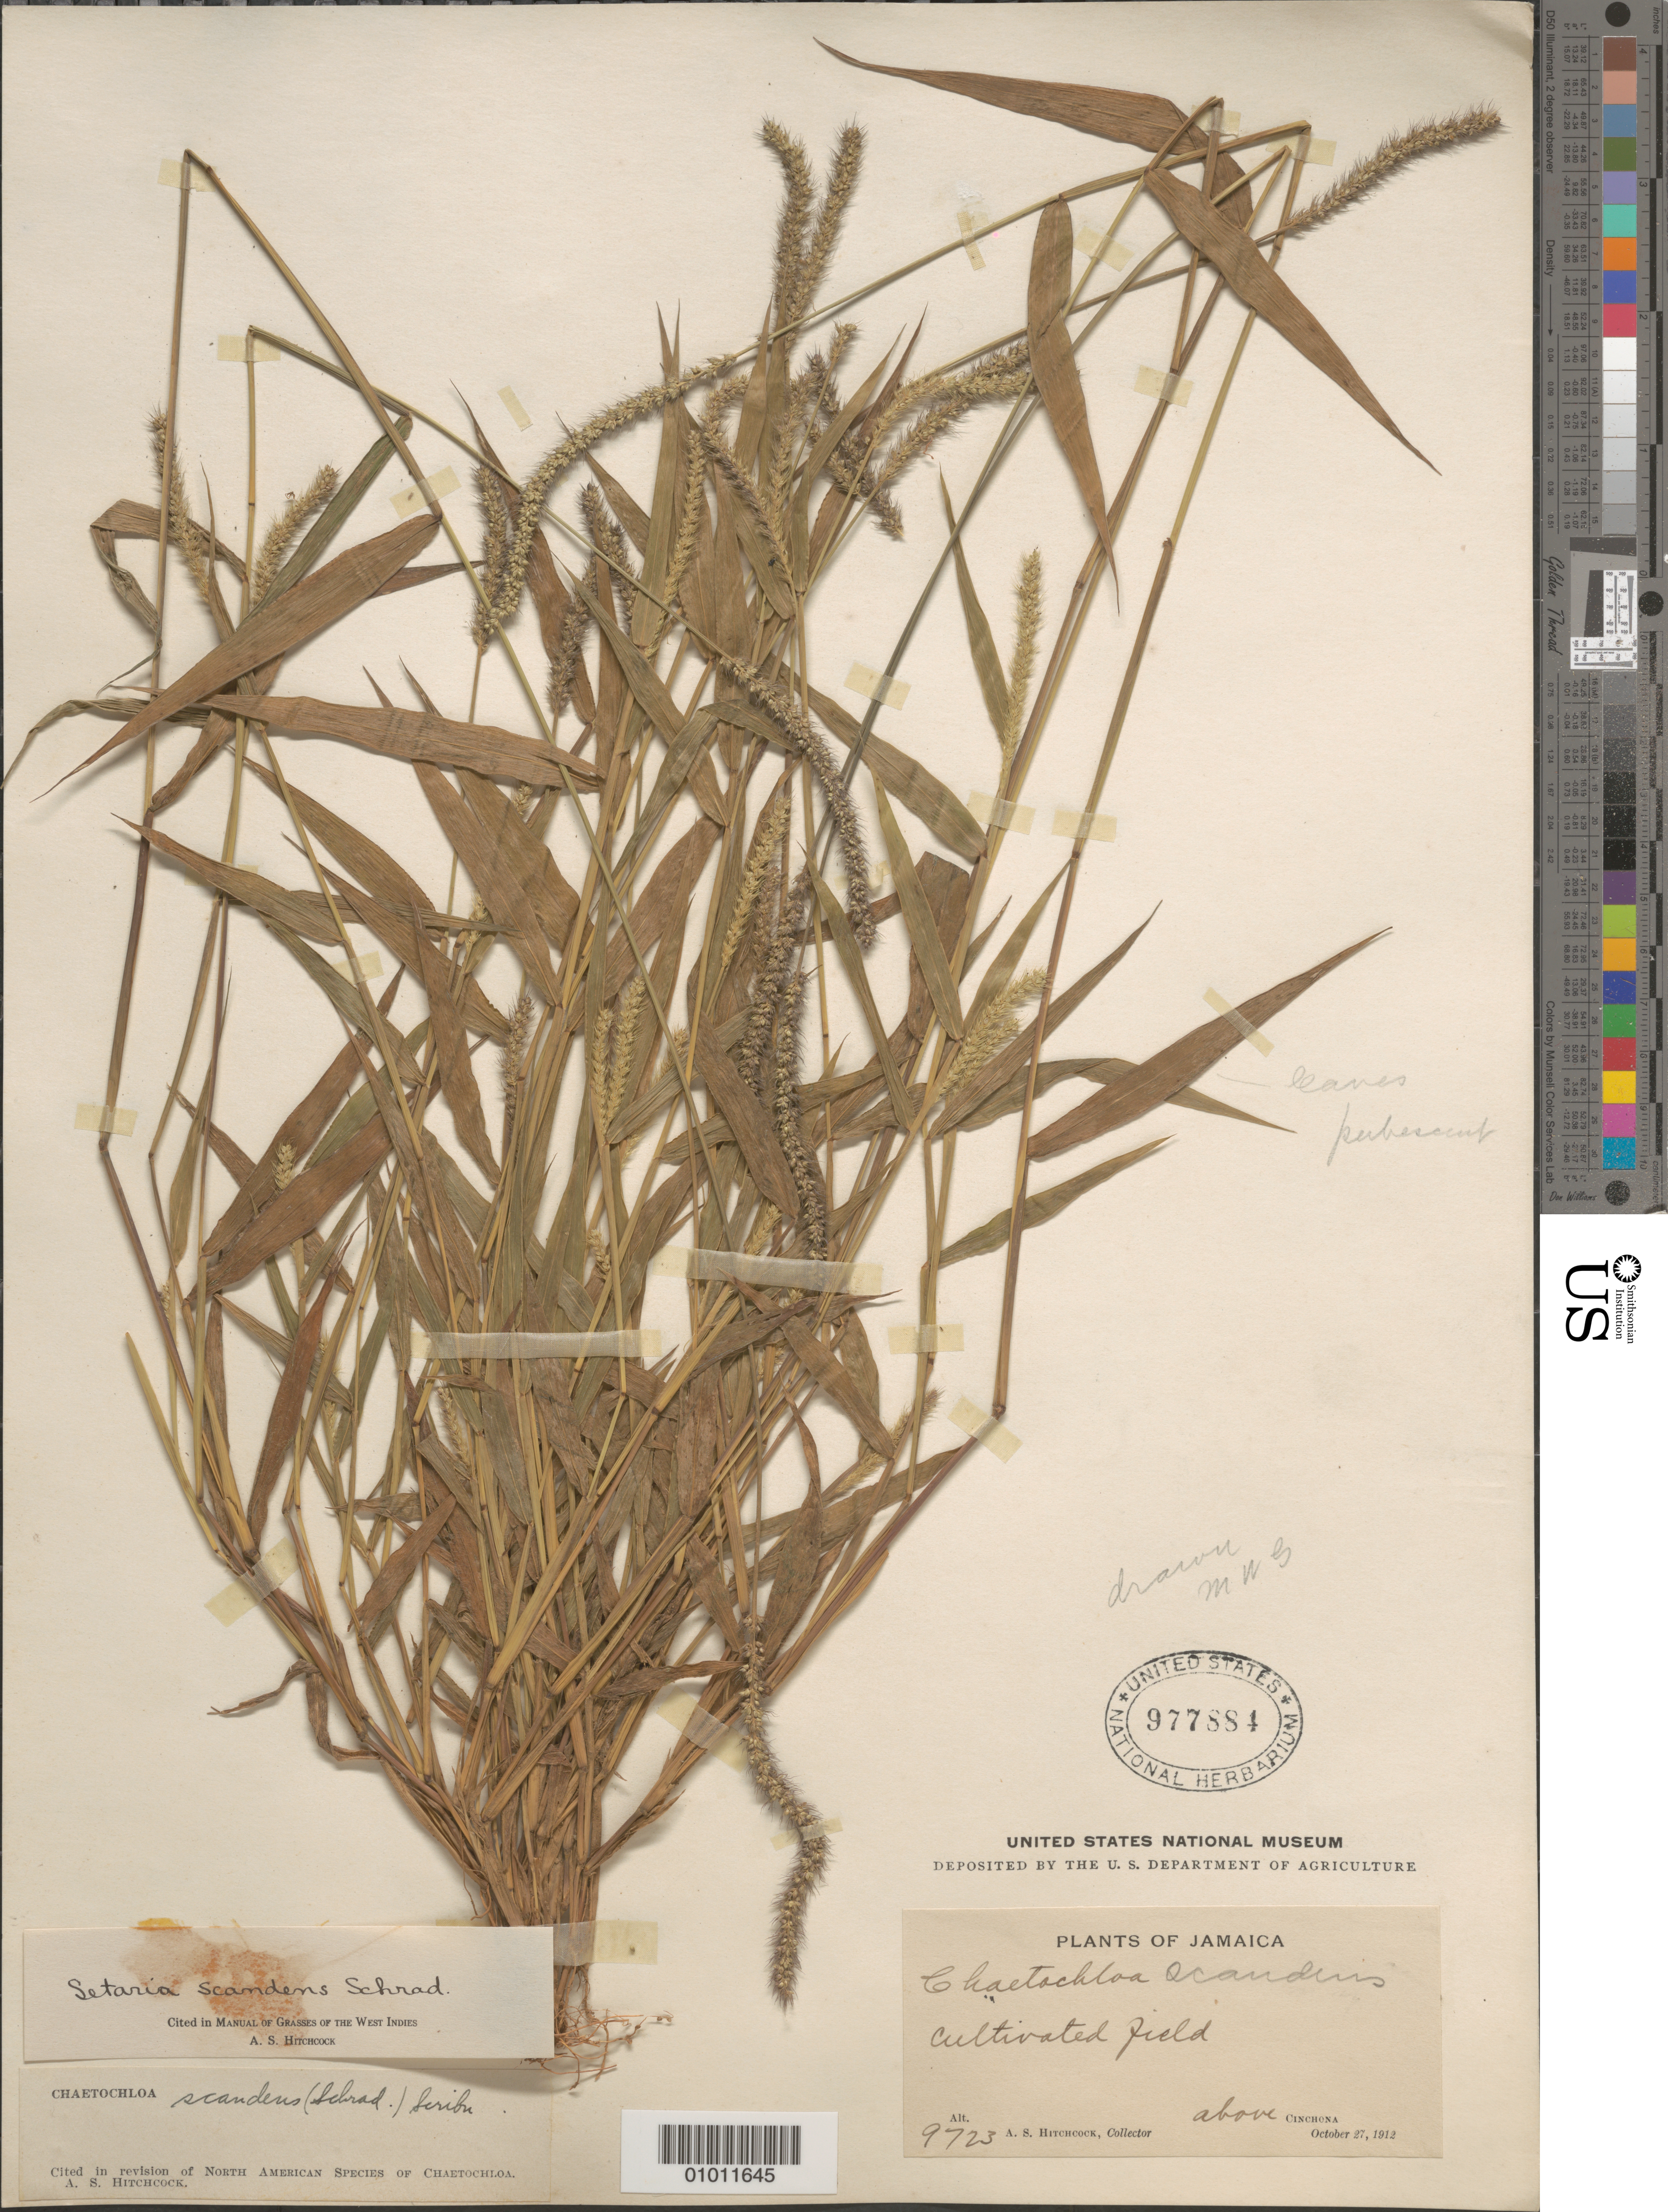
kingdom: Plantae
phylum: Tracheophyta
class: Liliopsida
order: Poales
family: Poaceae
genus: Setaria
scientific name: Setaria scandens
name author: Schrad.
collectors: A. S. Hitchcock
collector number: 9723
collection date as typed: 27 Oct 1912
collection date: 1912-10-27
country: Jamaica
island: Jamaica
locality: Cinchona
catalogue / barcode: US 977884